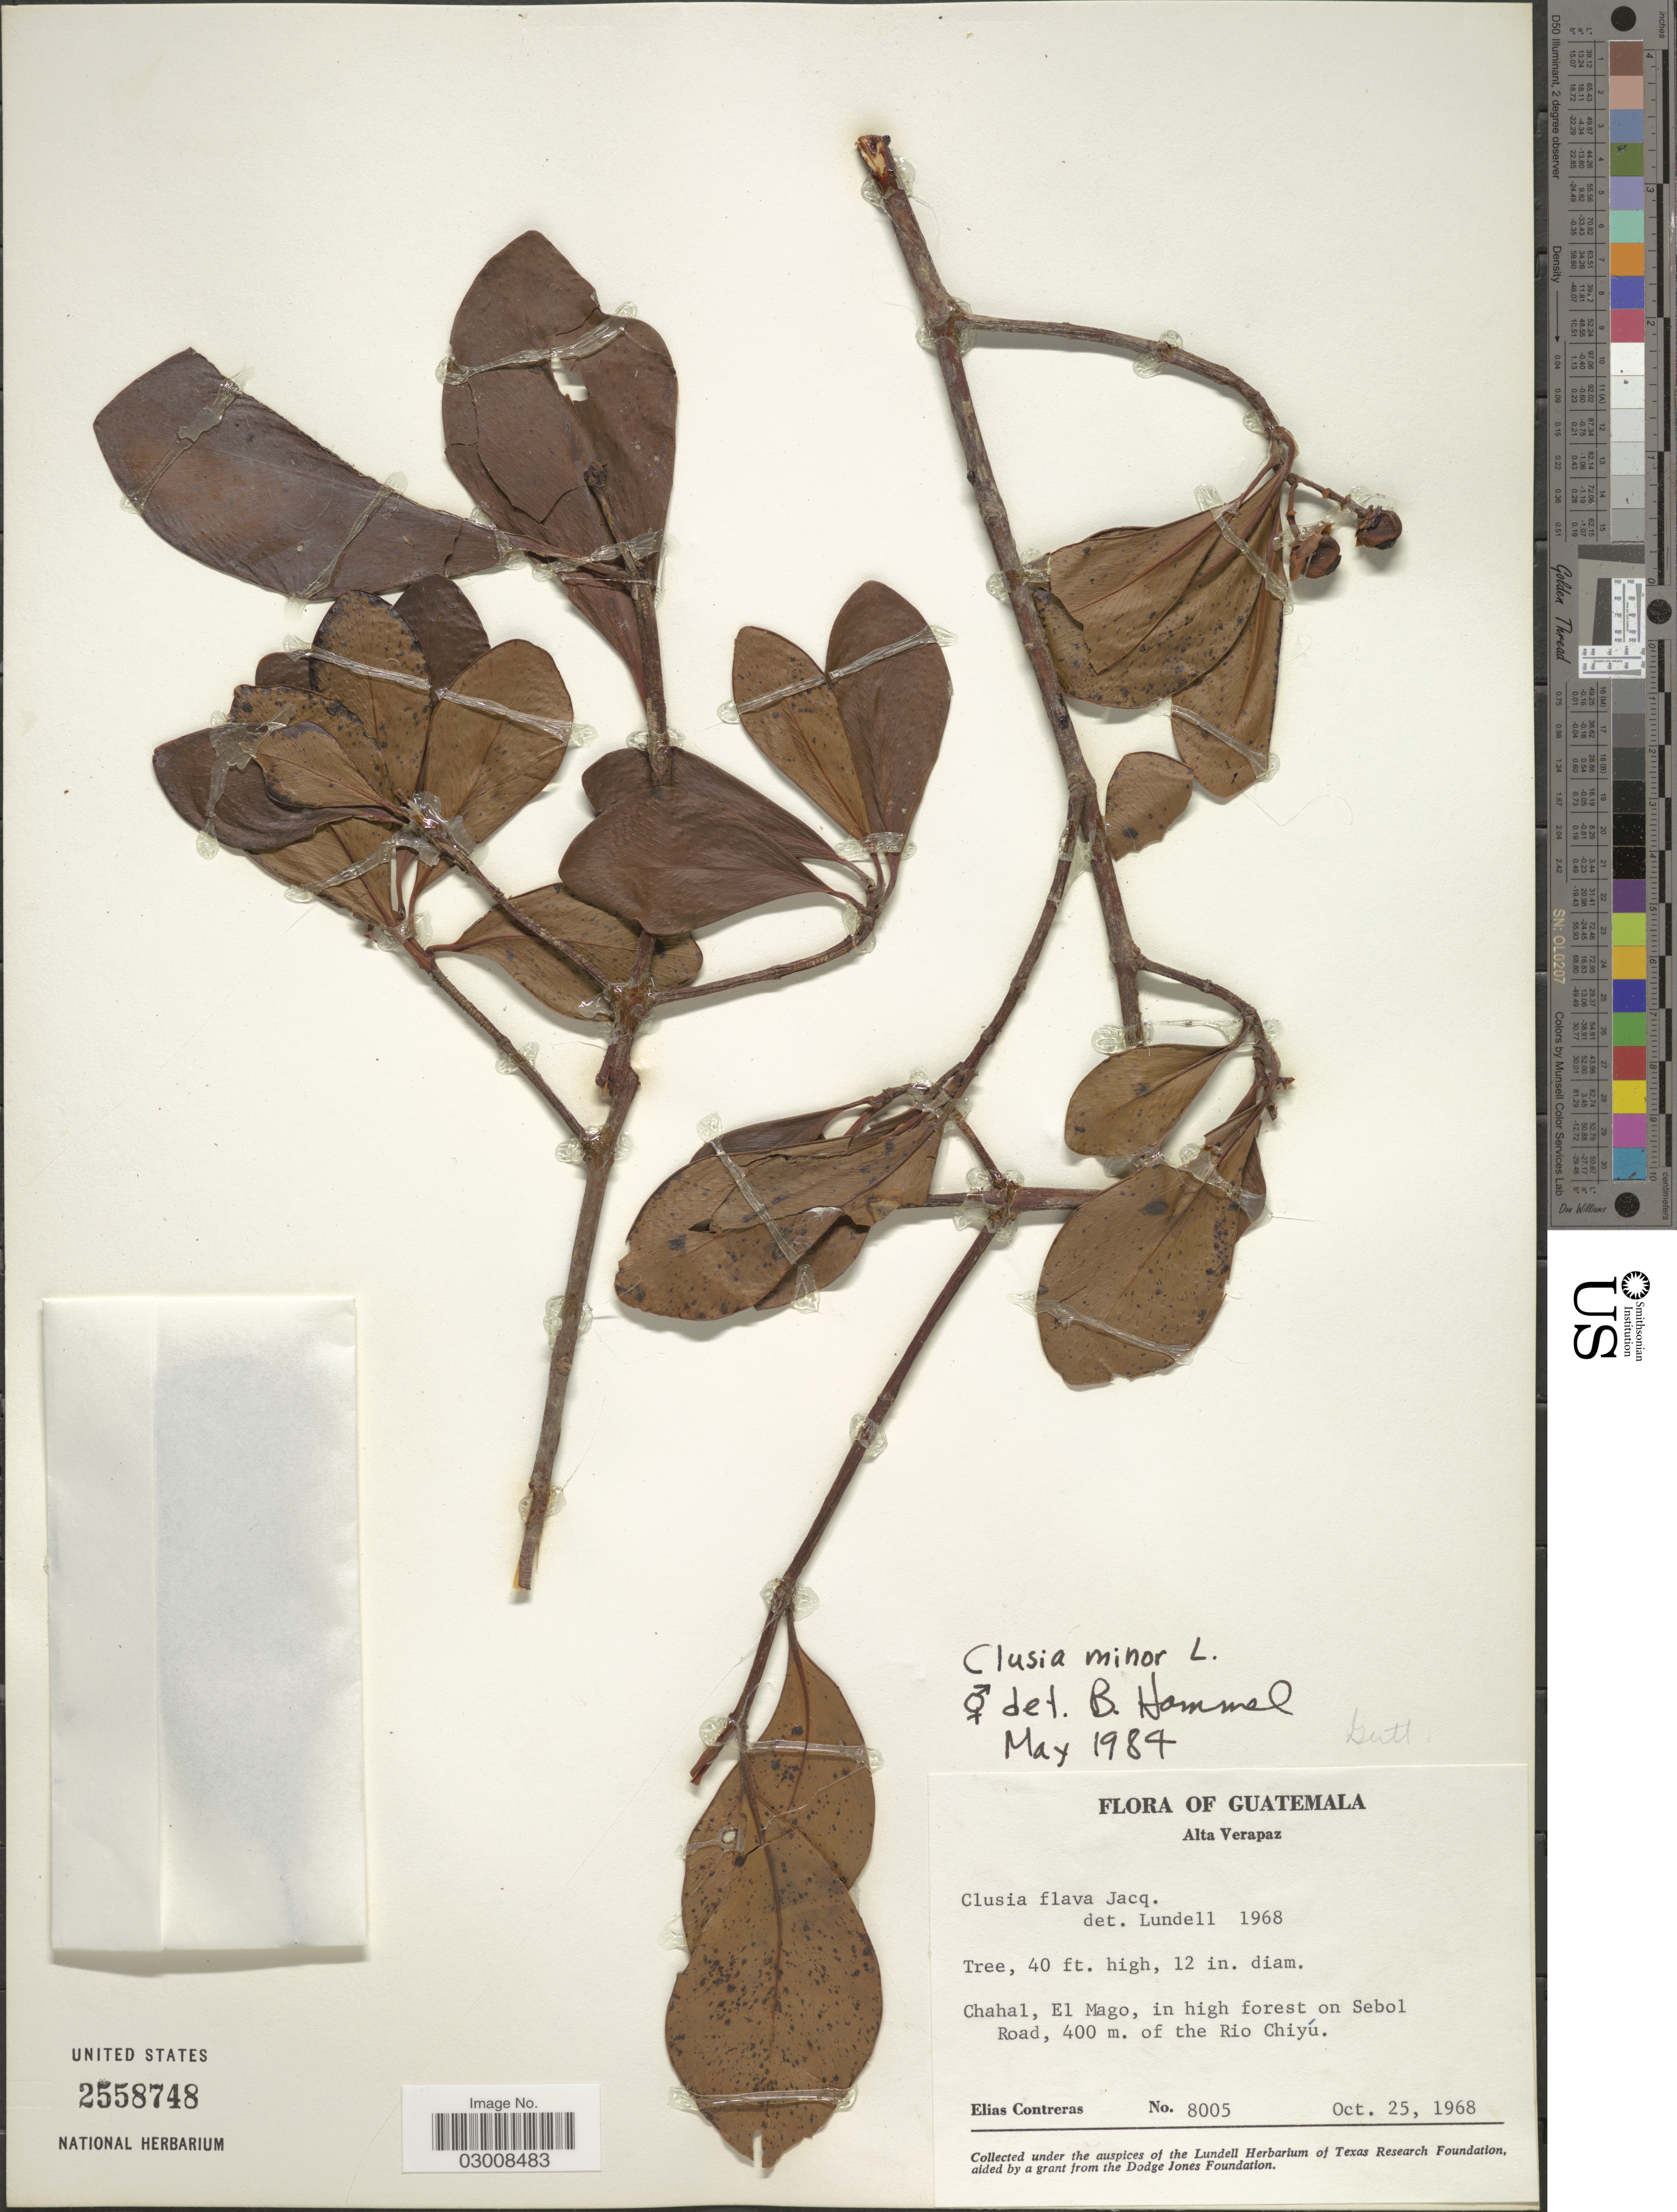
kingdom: Plantae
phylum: Tracheophyta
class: Magnoliopsida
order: Malpighiales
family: Clusiaceae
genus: Clusia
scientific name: Clusia minor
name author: L.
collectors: E. Contreras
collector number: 8005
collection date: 1968-10-25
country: Guatemala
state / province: Alta Verapaz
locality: Chahal, El Mago, in high forest on Sebol Road, 400 m. of the Rio Chiyú.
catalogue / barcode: US 2558748